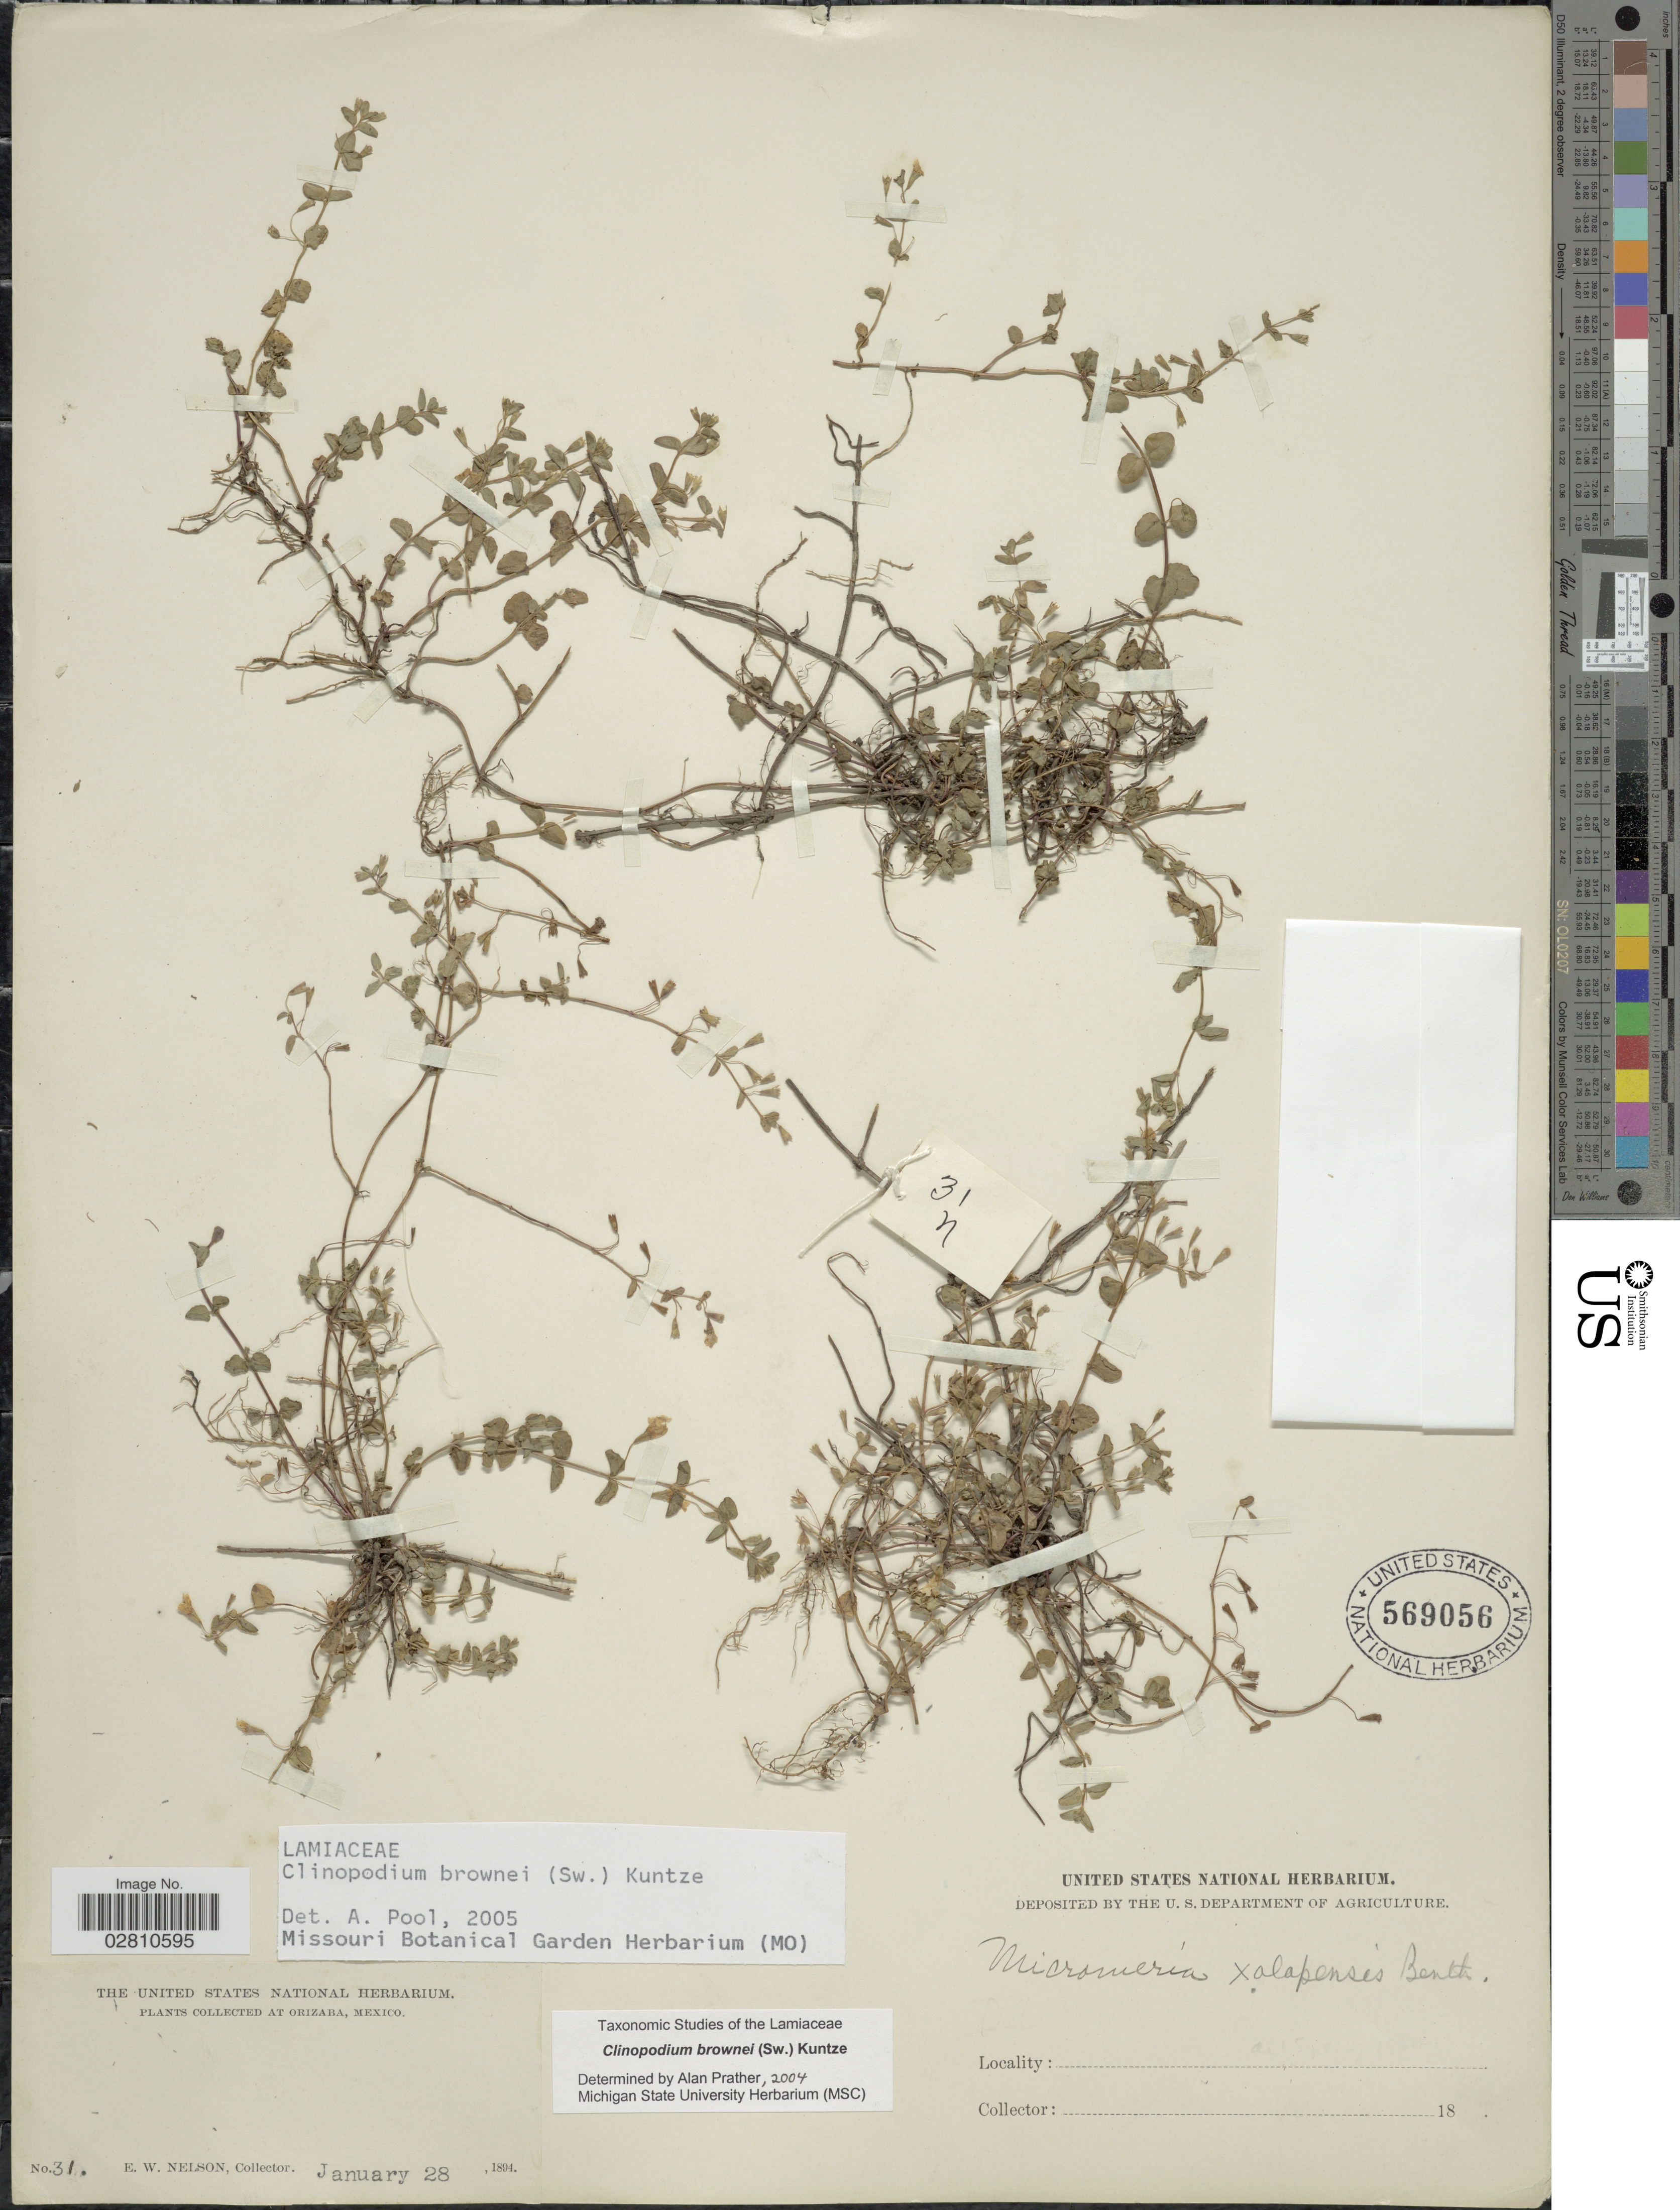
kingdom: Plantae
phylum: Tracheophyta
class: Magnoliopsida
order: Lamiales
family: Lamiaceae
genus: Clinopodium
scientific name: Clinopodium brownei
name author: (Sw.) Kuntze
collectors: E. W. Nelson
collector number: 31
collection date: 1894-01-28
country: Mexico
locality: Orizaba.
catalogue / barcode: US 569056